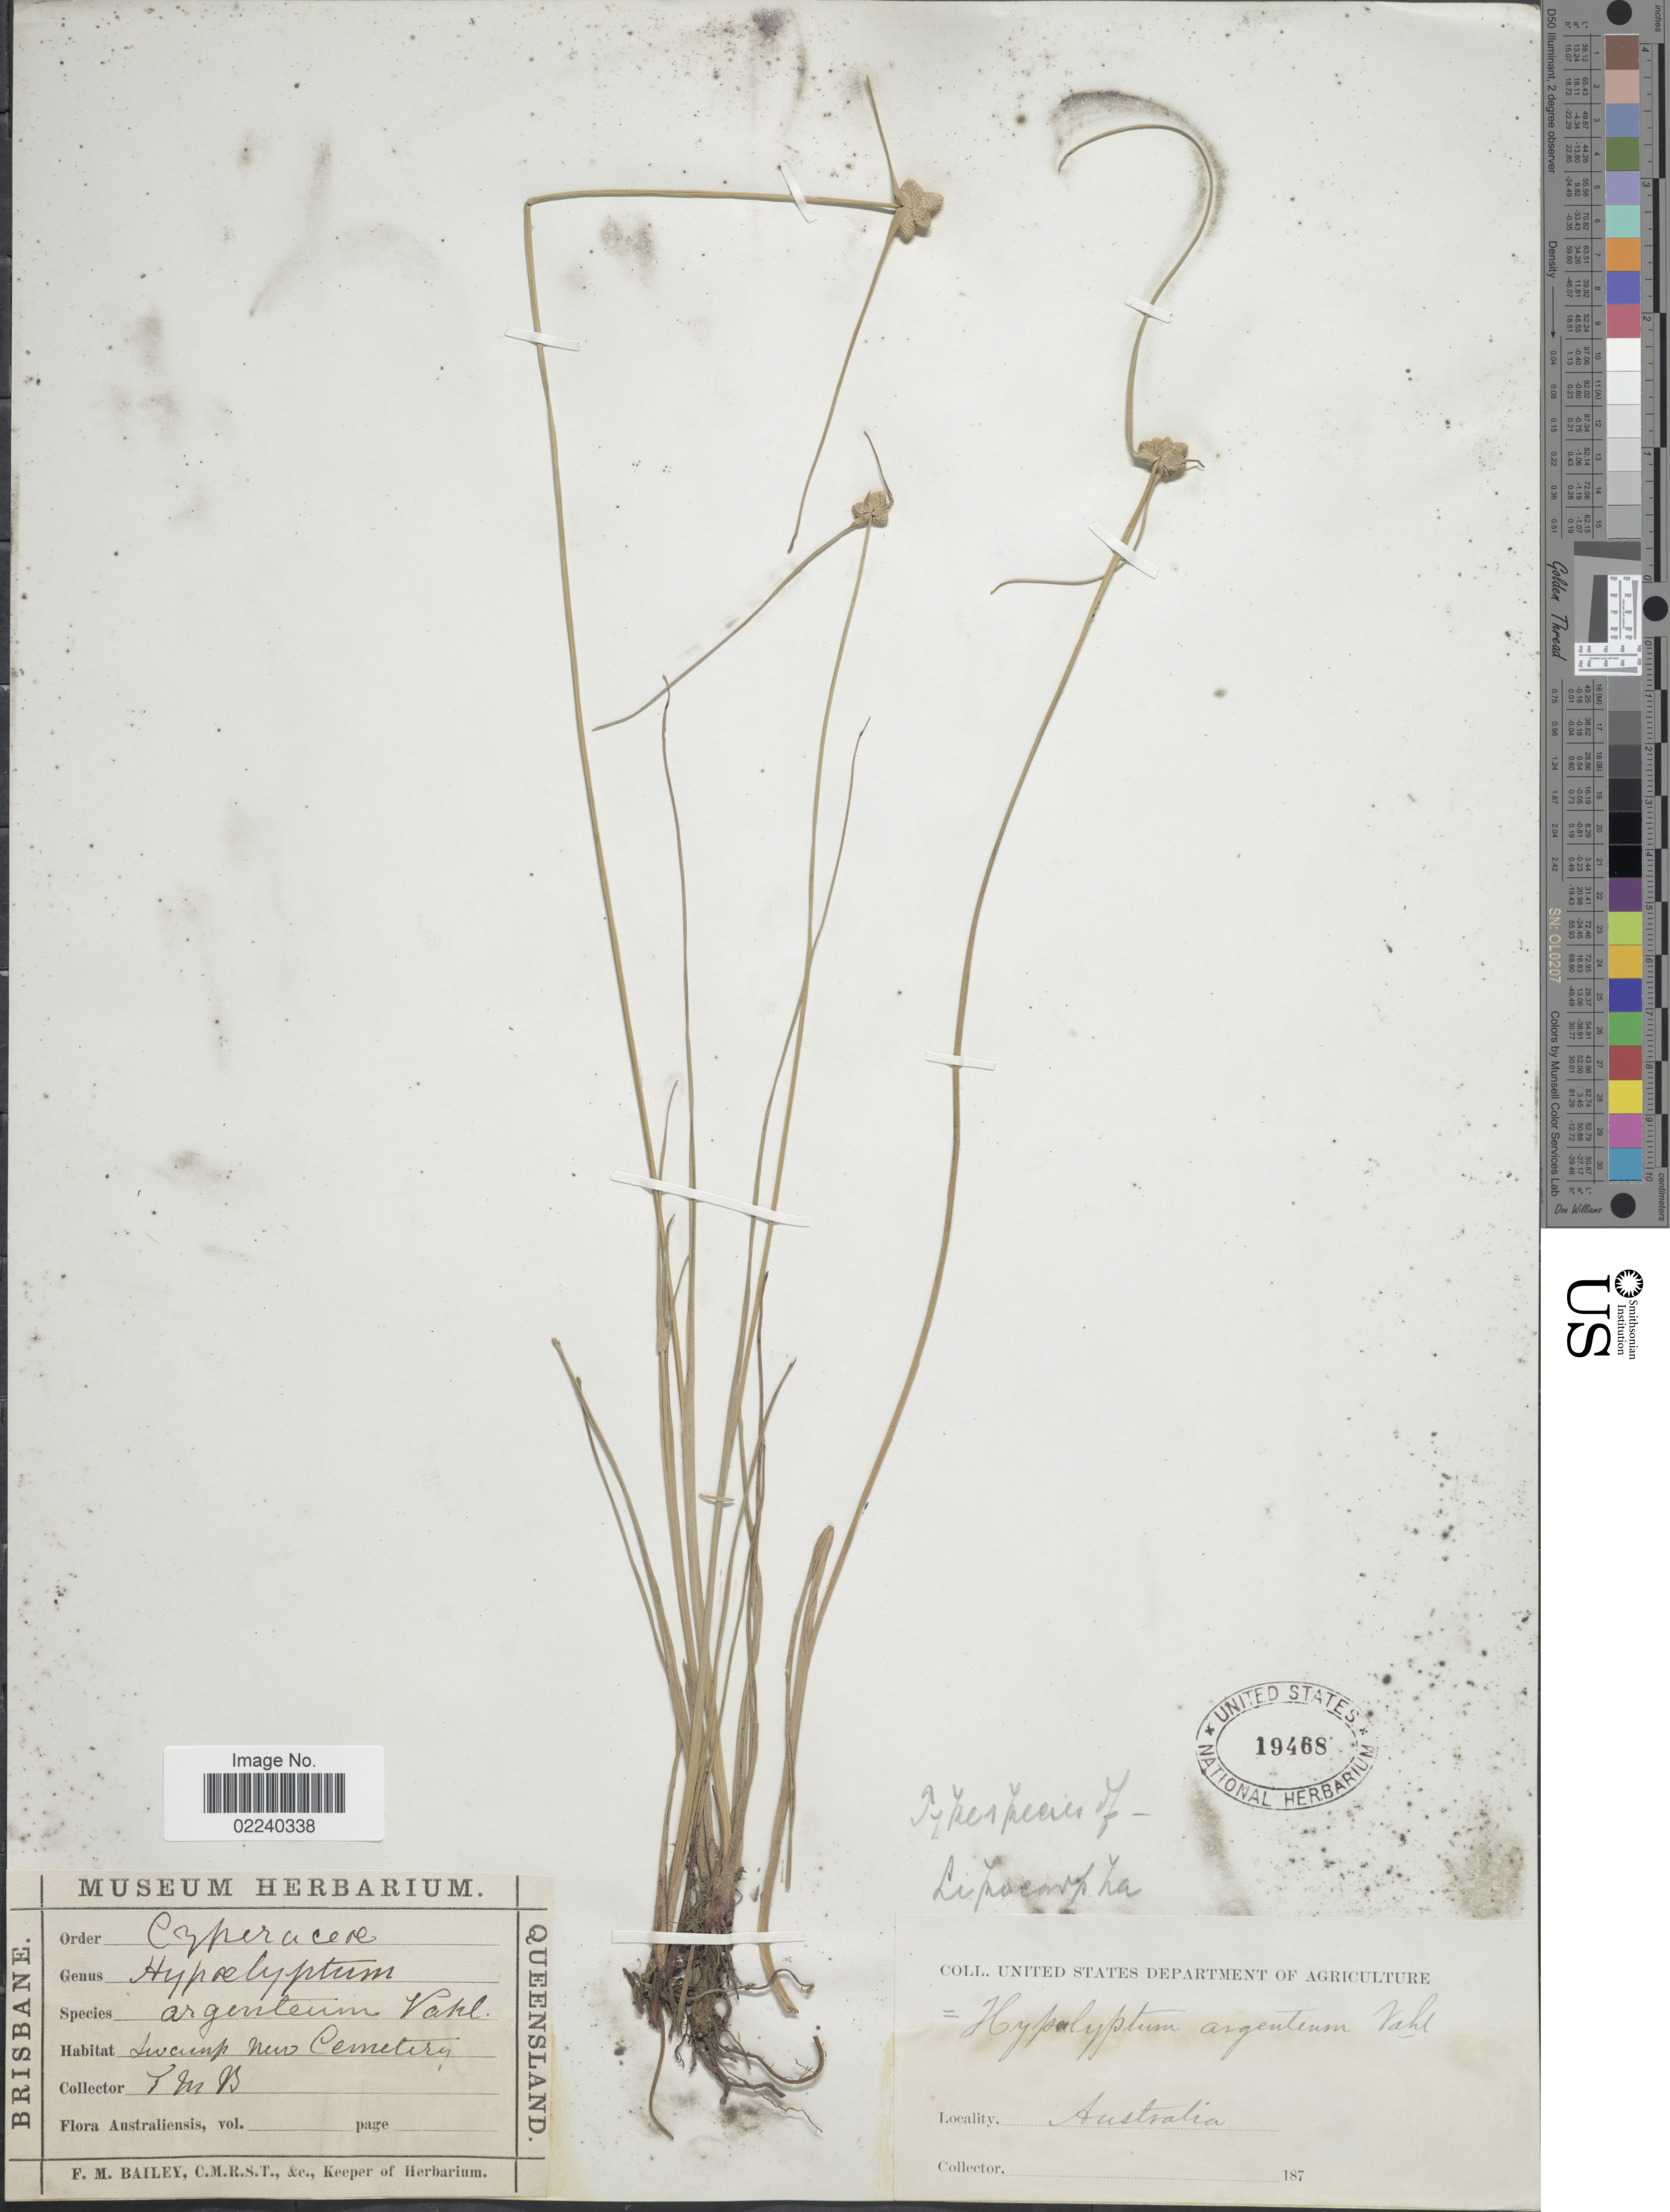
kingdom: Plantae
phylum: Tracheophyta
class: Liliopsida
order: Poales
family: Cyperaceae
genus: Cyperus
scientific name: Cyperus albescens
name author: (Steud.) Larridon & Govaerts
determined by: Strong, M. T., (US), Smithsonian Institution - National Museum of Natural History (UNITED STATES)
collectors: F. M. Bailey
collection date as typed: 187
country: Australia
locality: Swamp new Cemetery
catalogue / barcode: US 19468